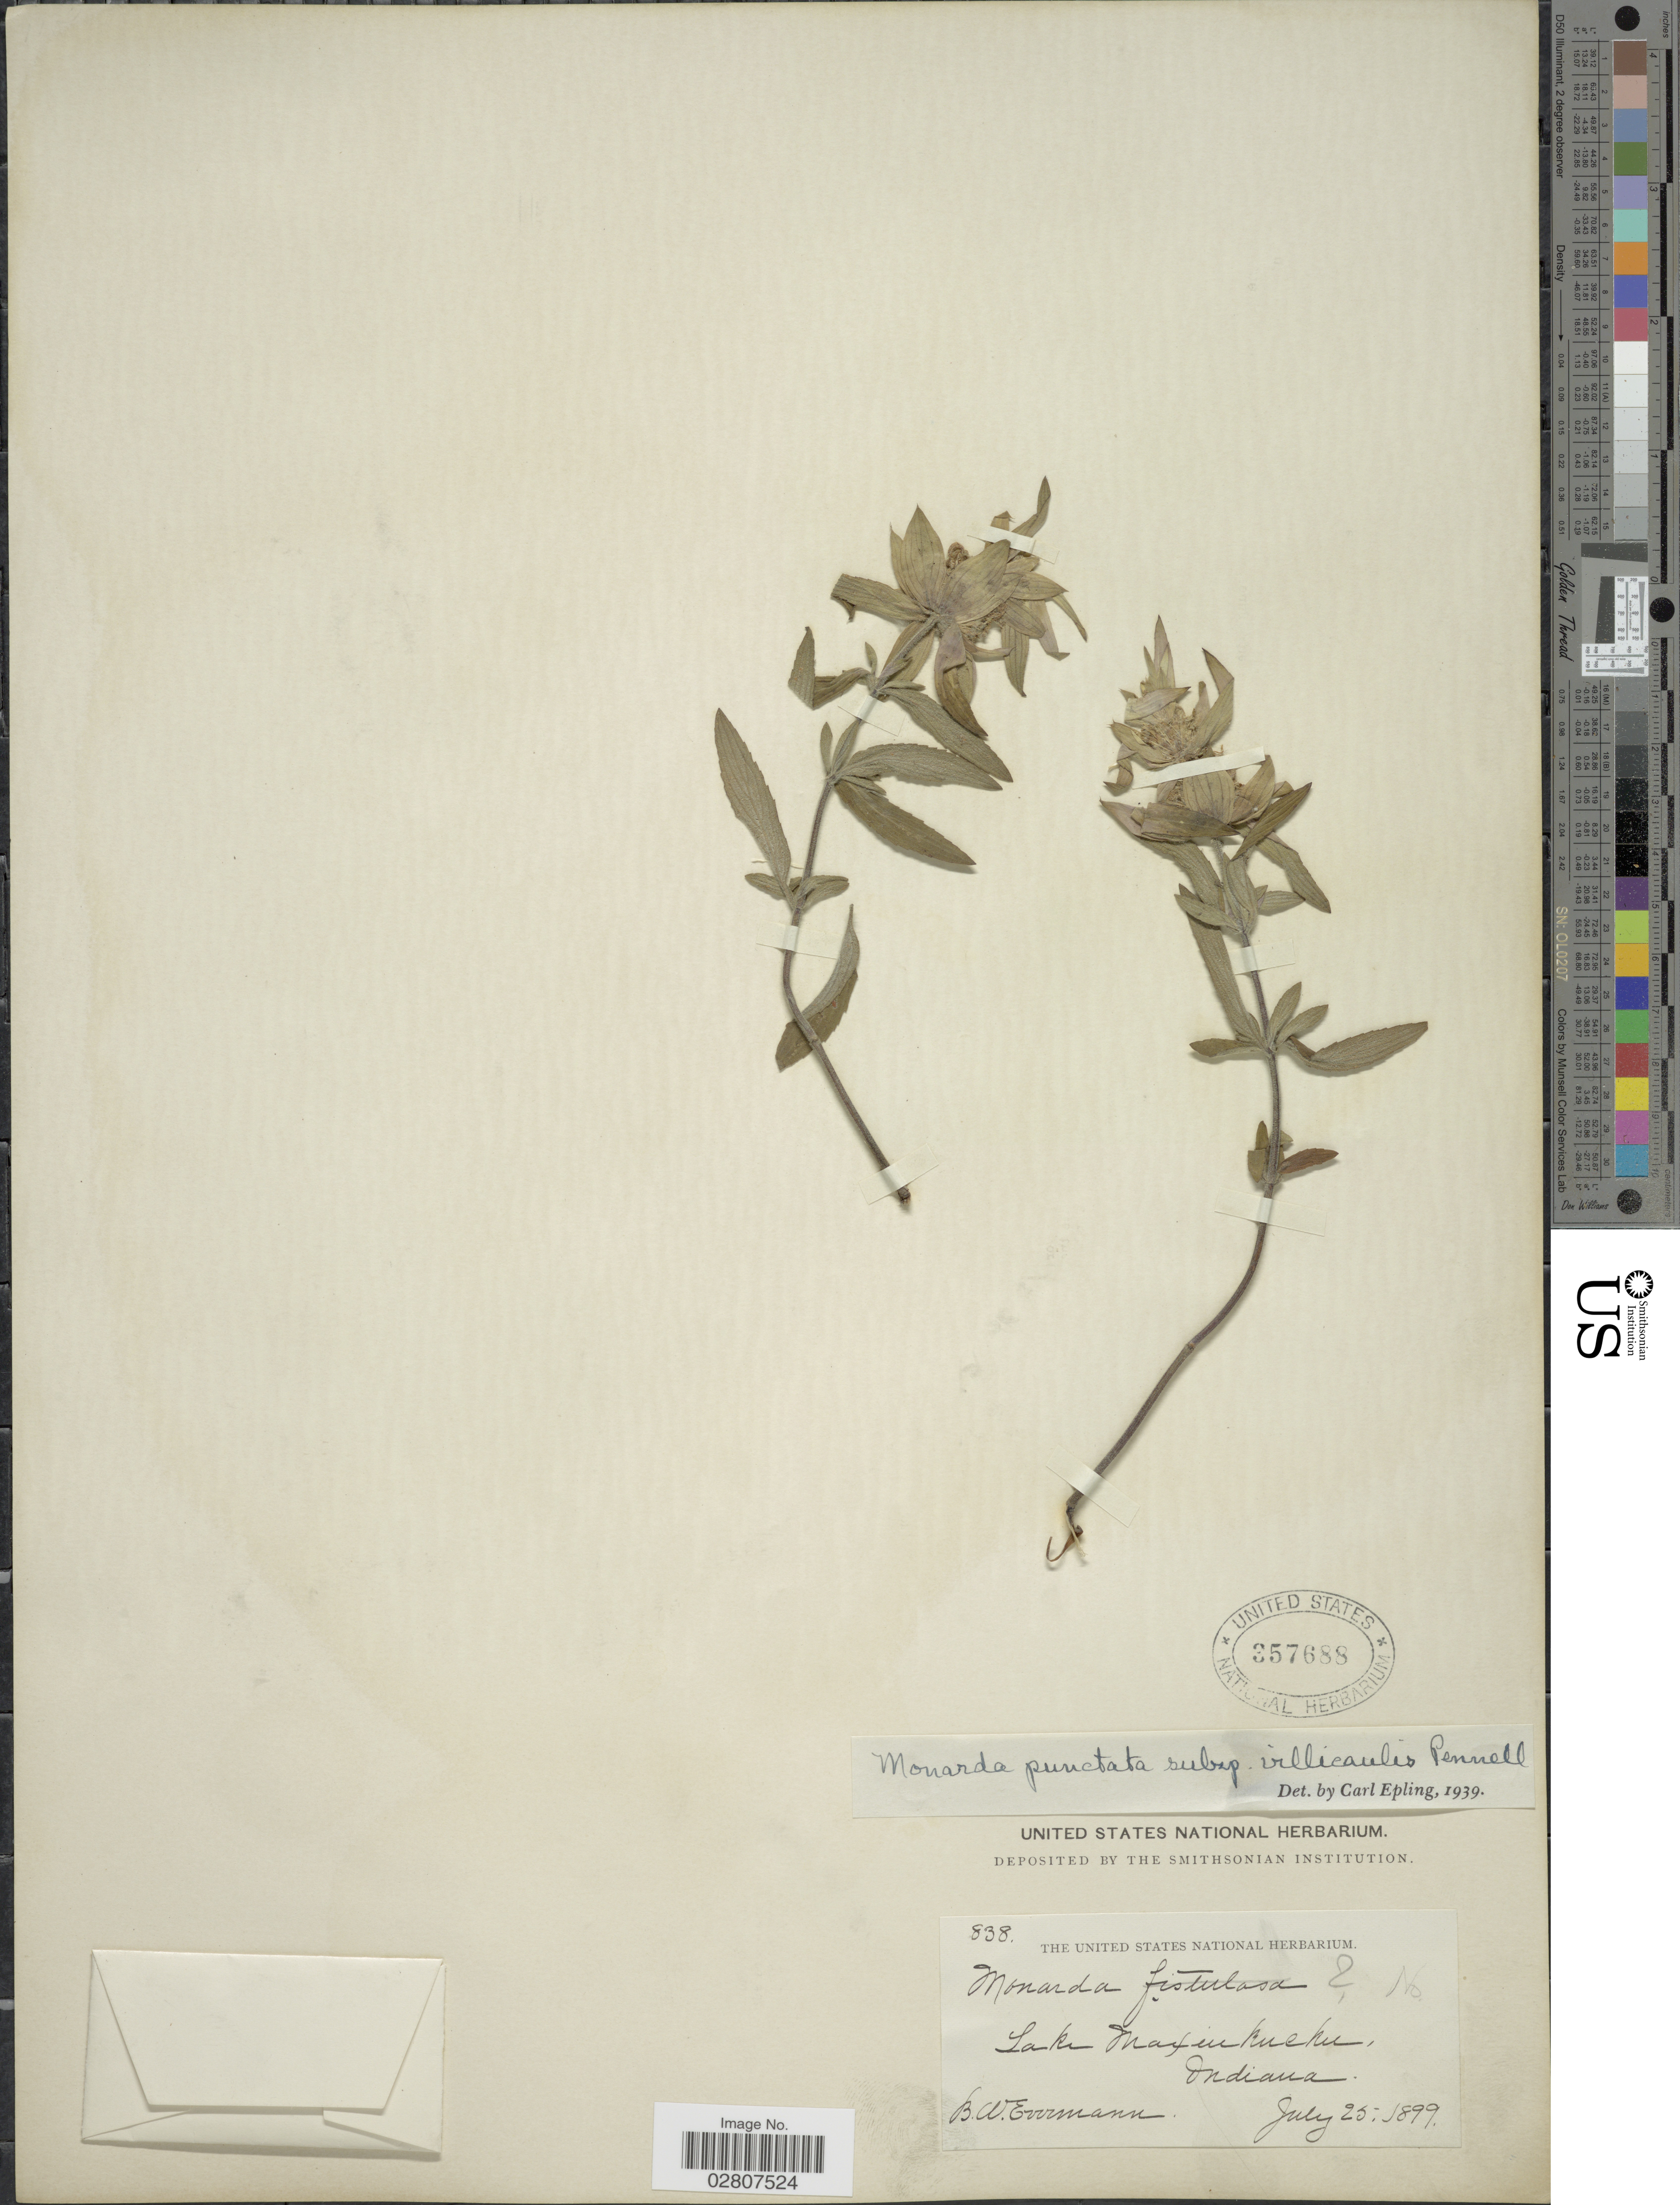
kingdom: Plantae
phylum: Tracheophyta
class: Magnoliopsida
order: Lamiales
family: Lamiaceae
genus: Monarda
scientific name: Monarda punctata var. villicaulis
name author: (Pennell) Shinners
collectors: B. W. Evermann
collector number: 838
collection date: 1899-07-25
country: United States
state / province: Indiana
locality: Lake Maxinkueku, Indiana.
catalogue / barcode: US 357688